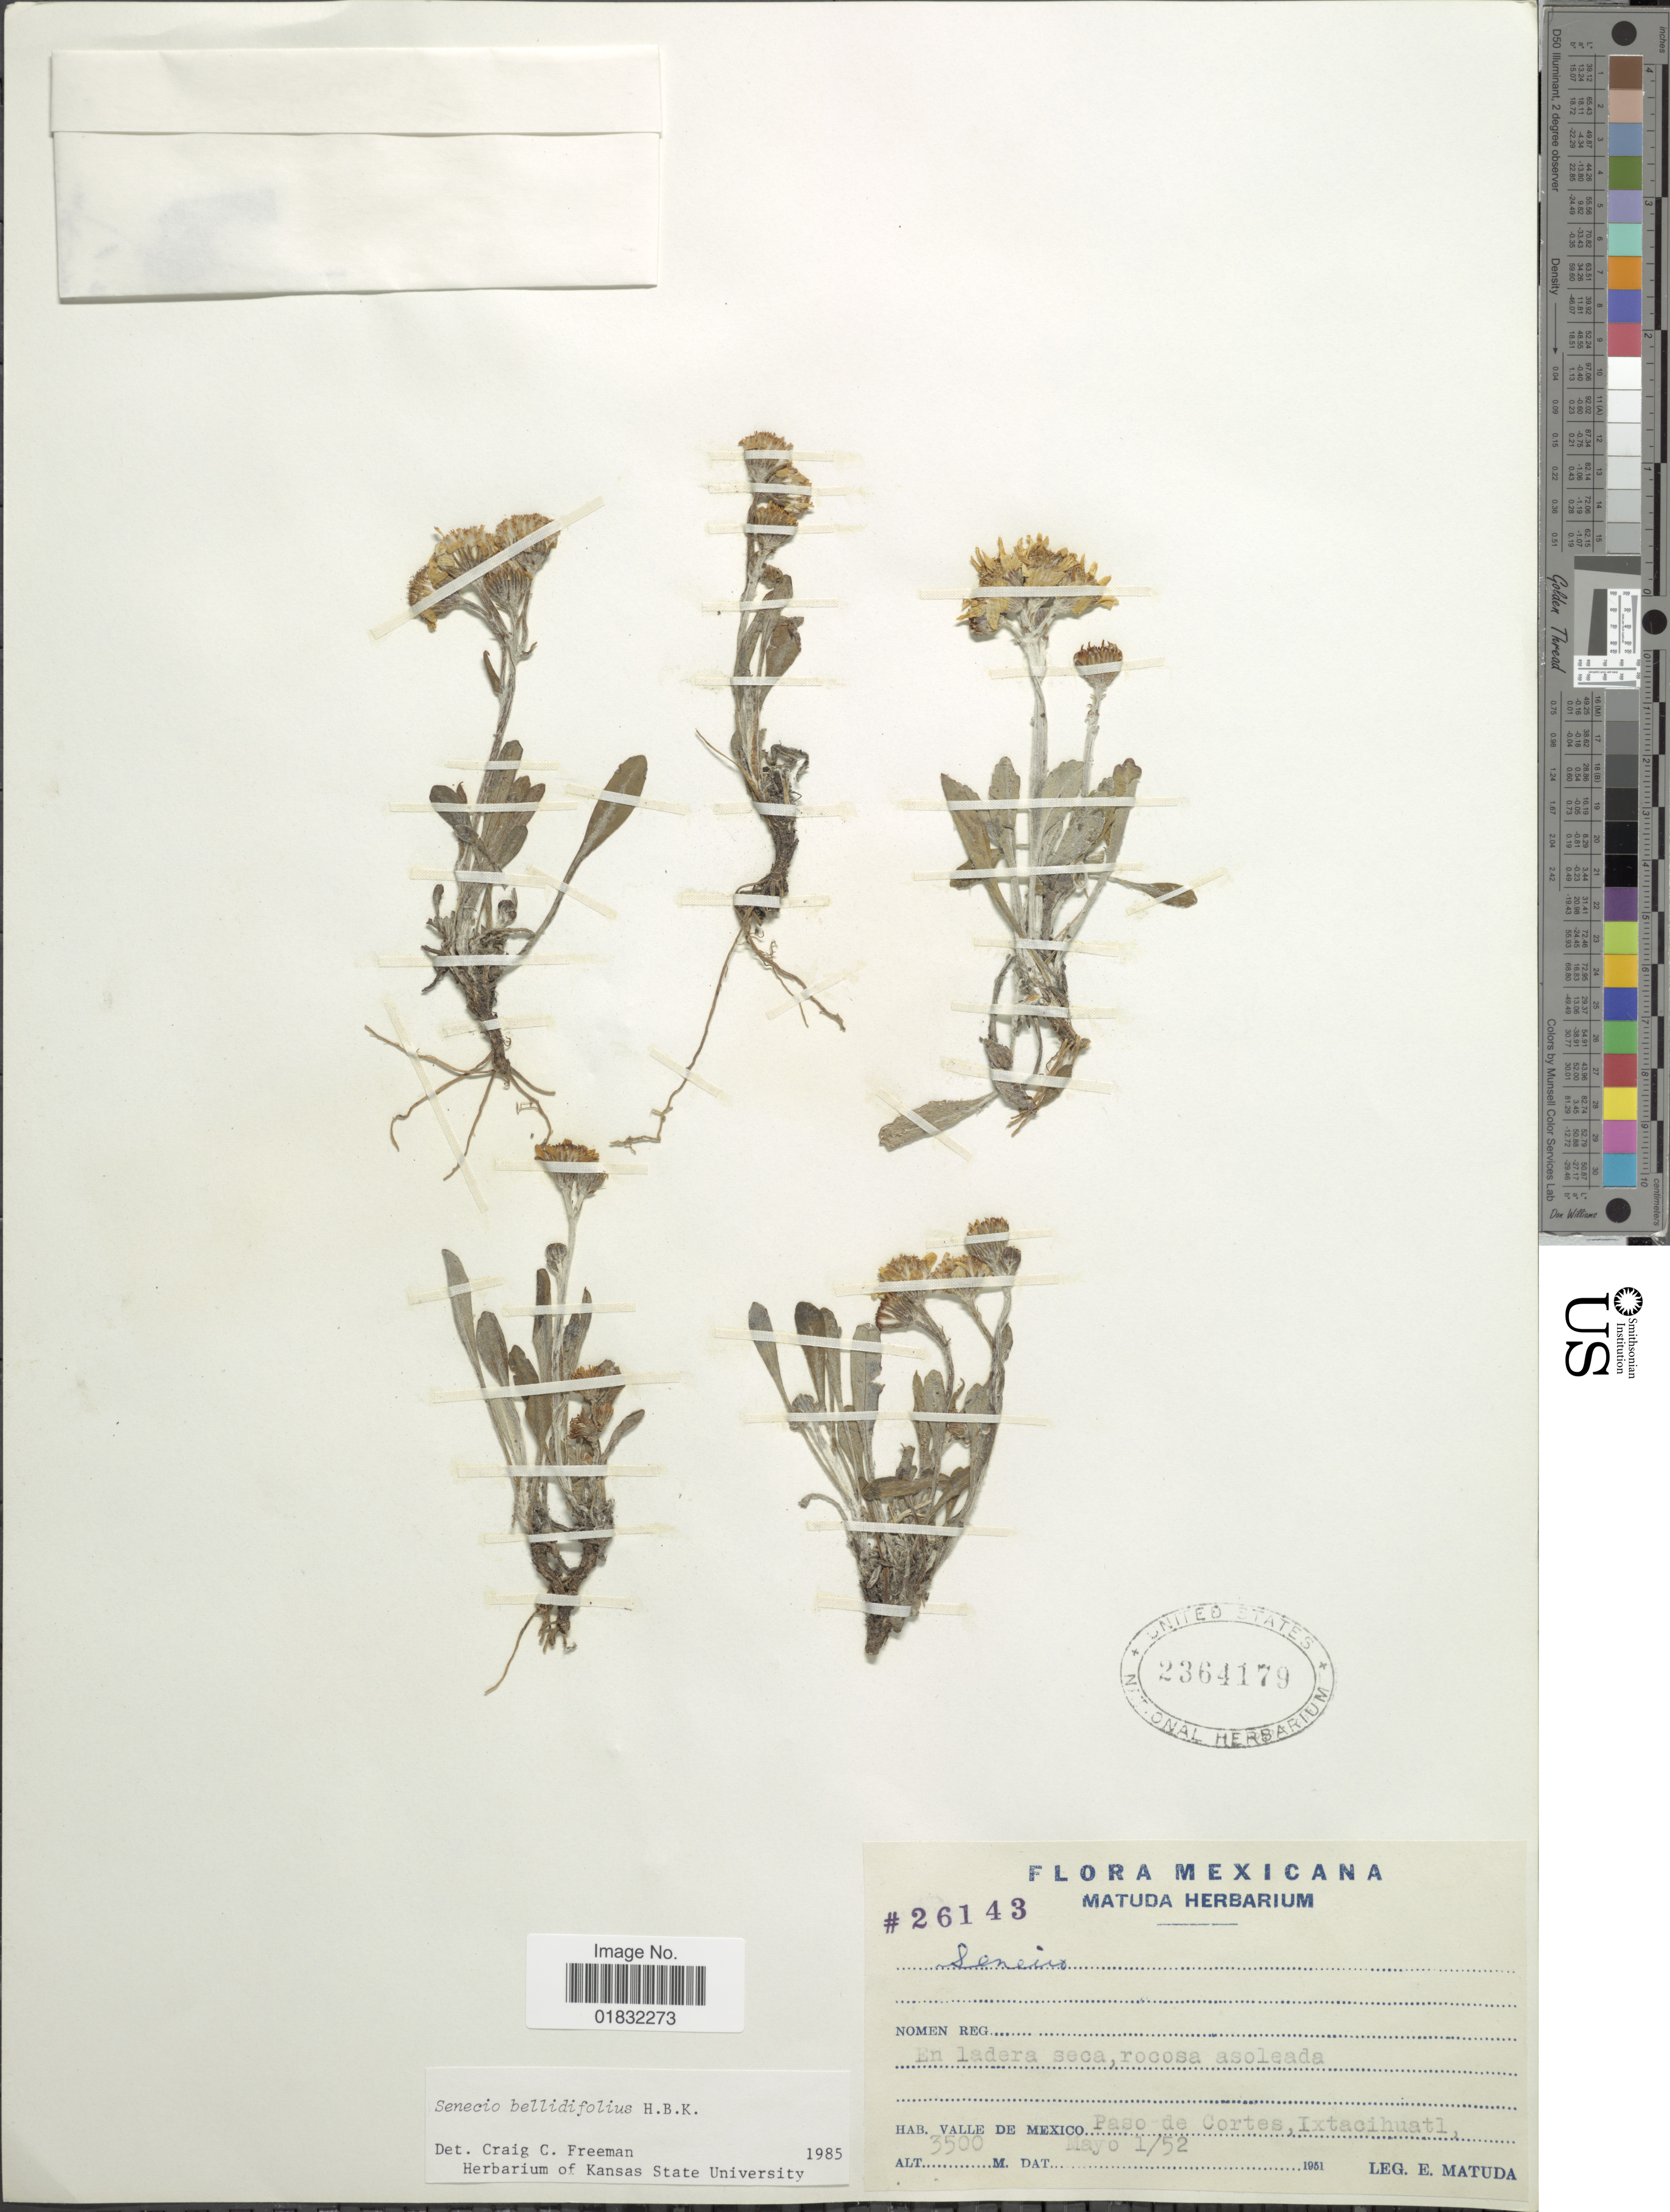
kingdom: Plantae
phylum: Tracheophyta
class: Magnoliopsida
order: Asterales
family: Asteraceae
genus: Packera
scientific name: Packera bellidifolia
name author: (Kunth) W.A. Weber & Á. Löve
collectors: E. Matuda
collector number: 26143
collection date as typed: Transcribed d/m/y: 1/5/52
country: Mexico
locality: Valle de Mexico, paso de Cortes, Ixtacihuatl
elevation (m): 3500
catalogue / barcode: US 2364179